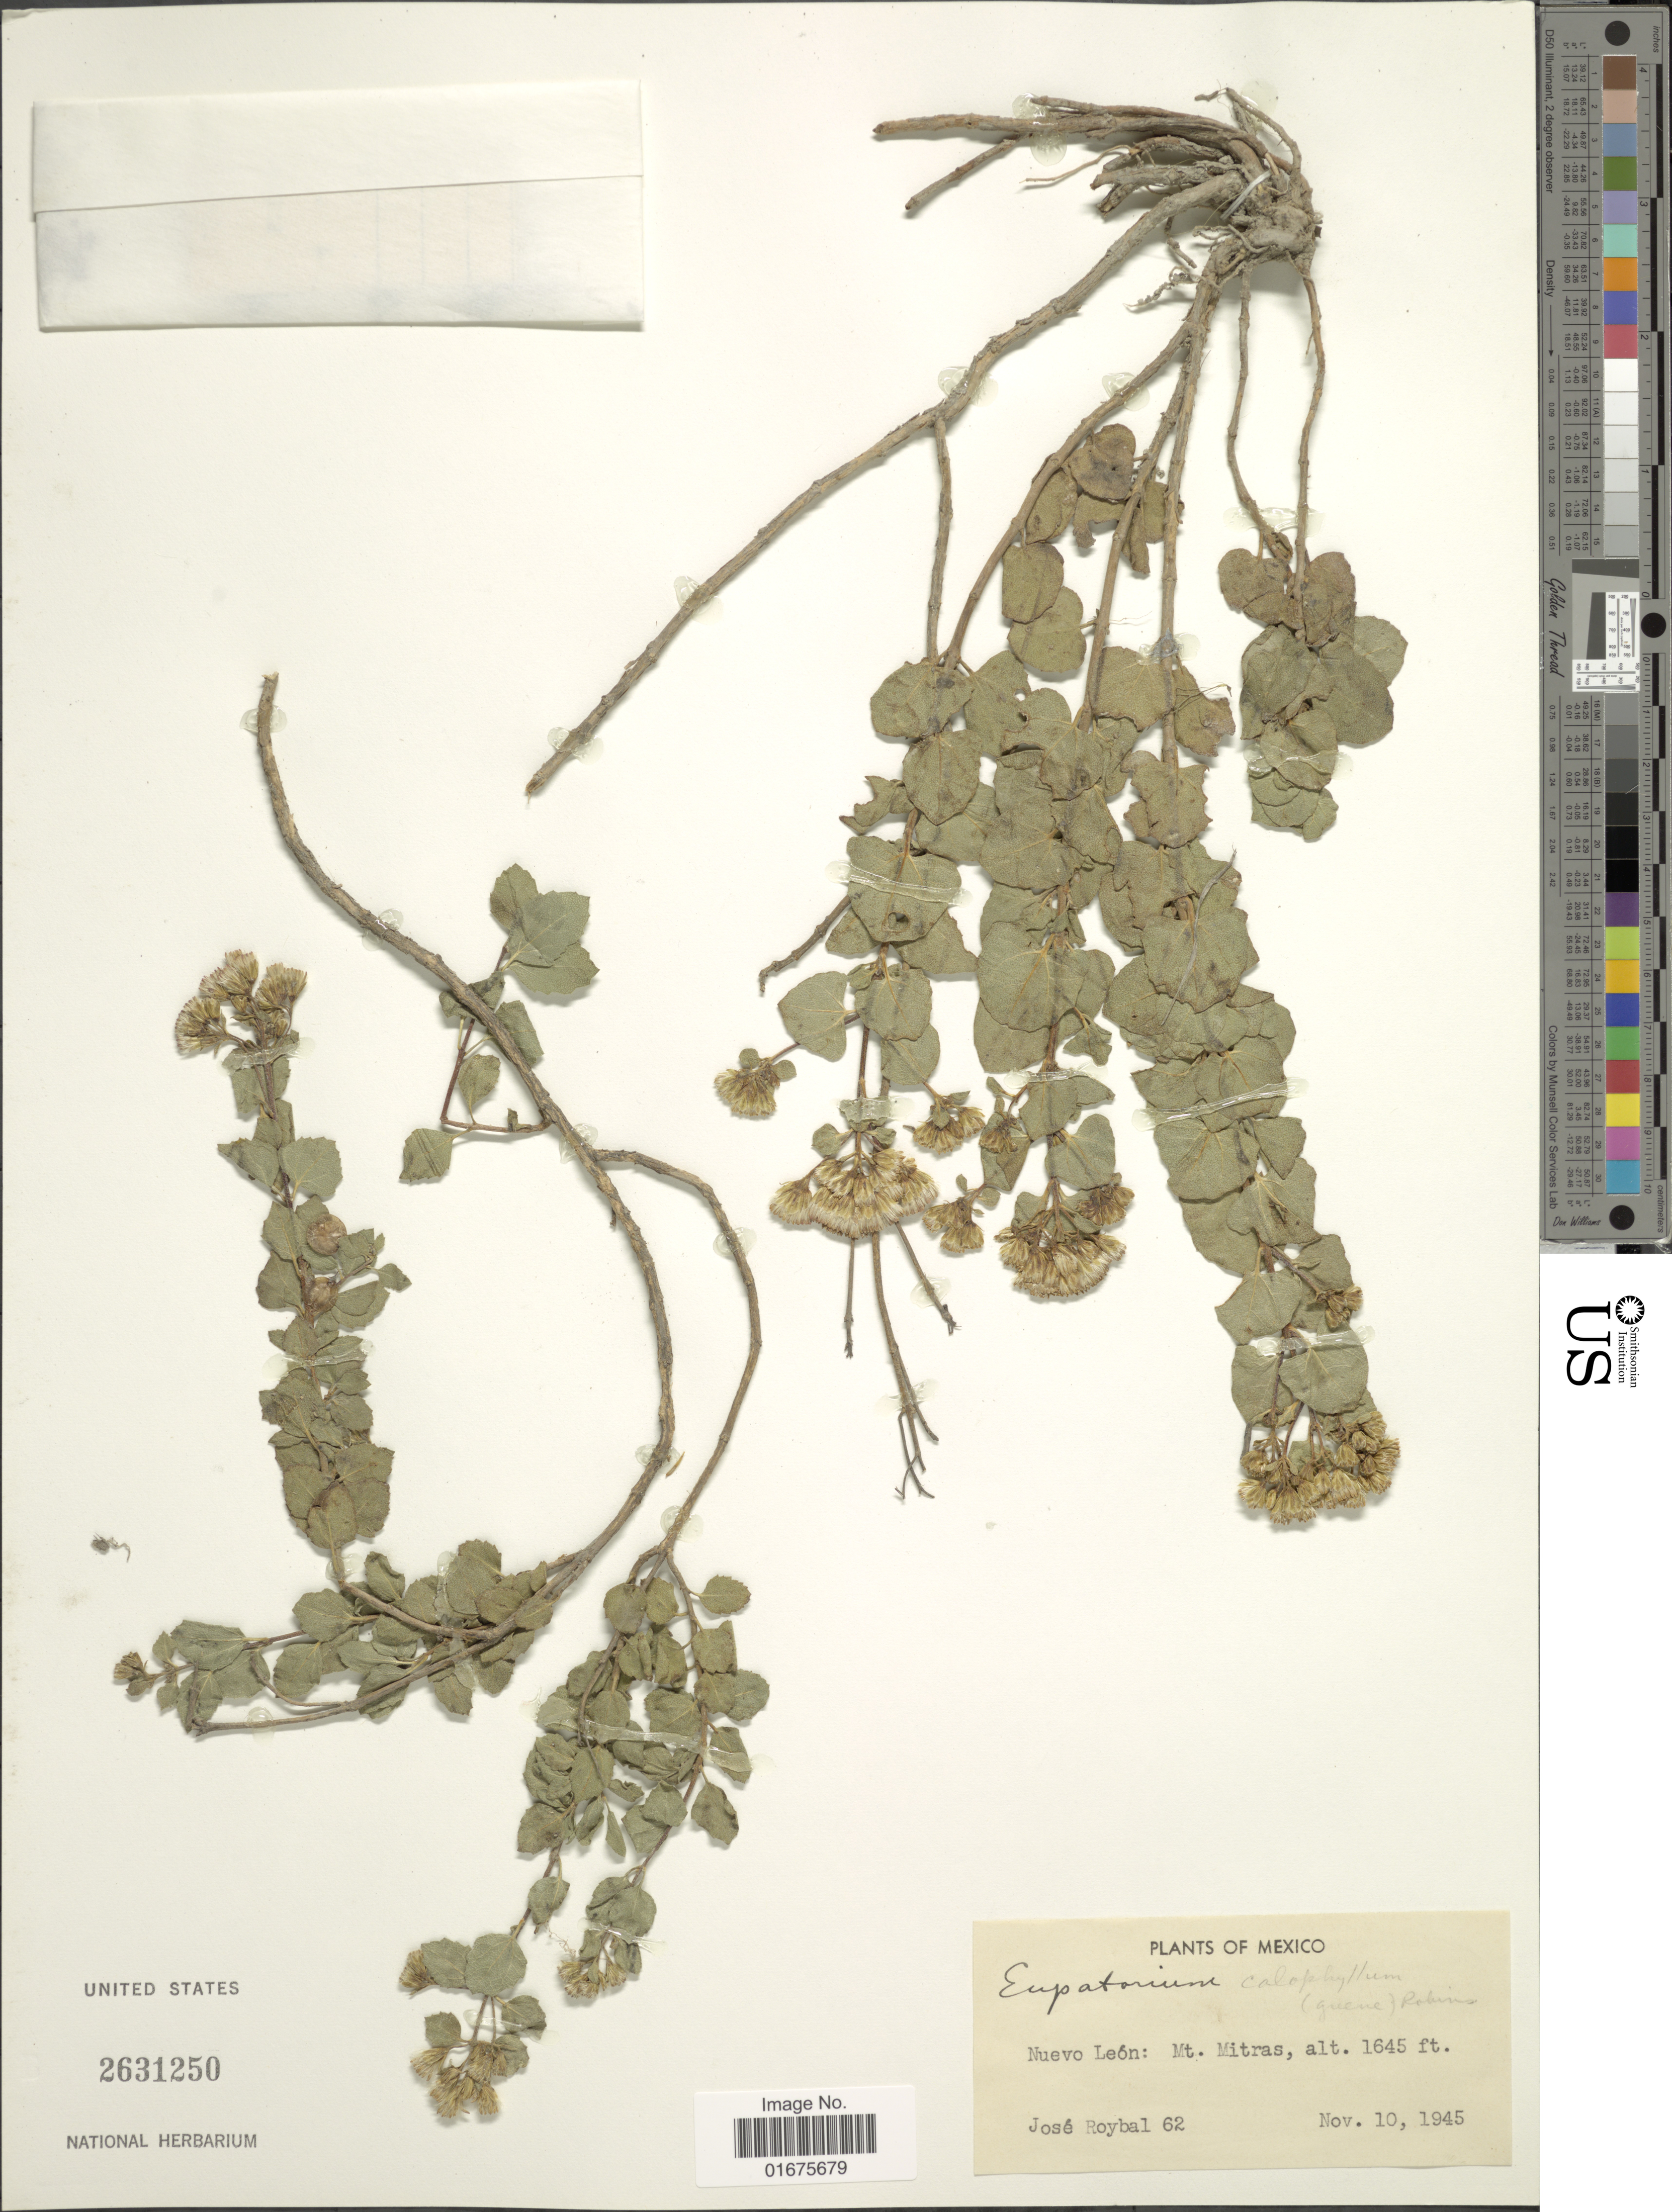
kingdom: Plantae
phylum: Tracheophyta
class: Magnoliopsida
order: Asterales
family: Asteraceae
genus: Ageratina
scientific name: Ageratina calophylla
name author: (B.L. Rob.) R.M. King & H. Rob.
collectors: J. J. Roybal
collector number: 62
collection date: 1945-11-10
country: Mexico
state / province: Nuevo León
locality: Mt. Mitras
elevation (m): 501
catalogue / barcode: US 2631250